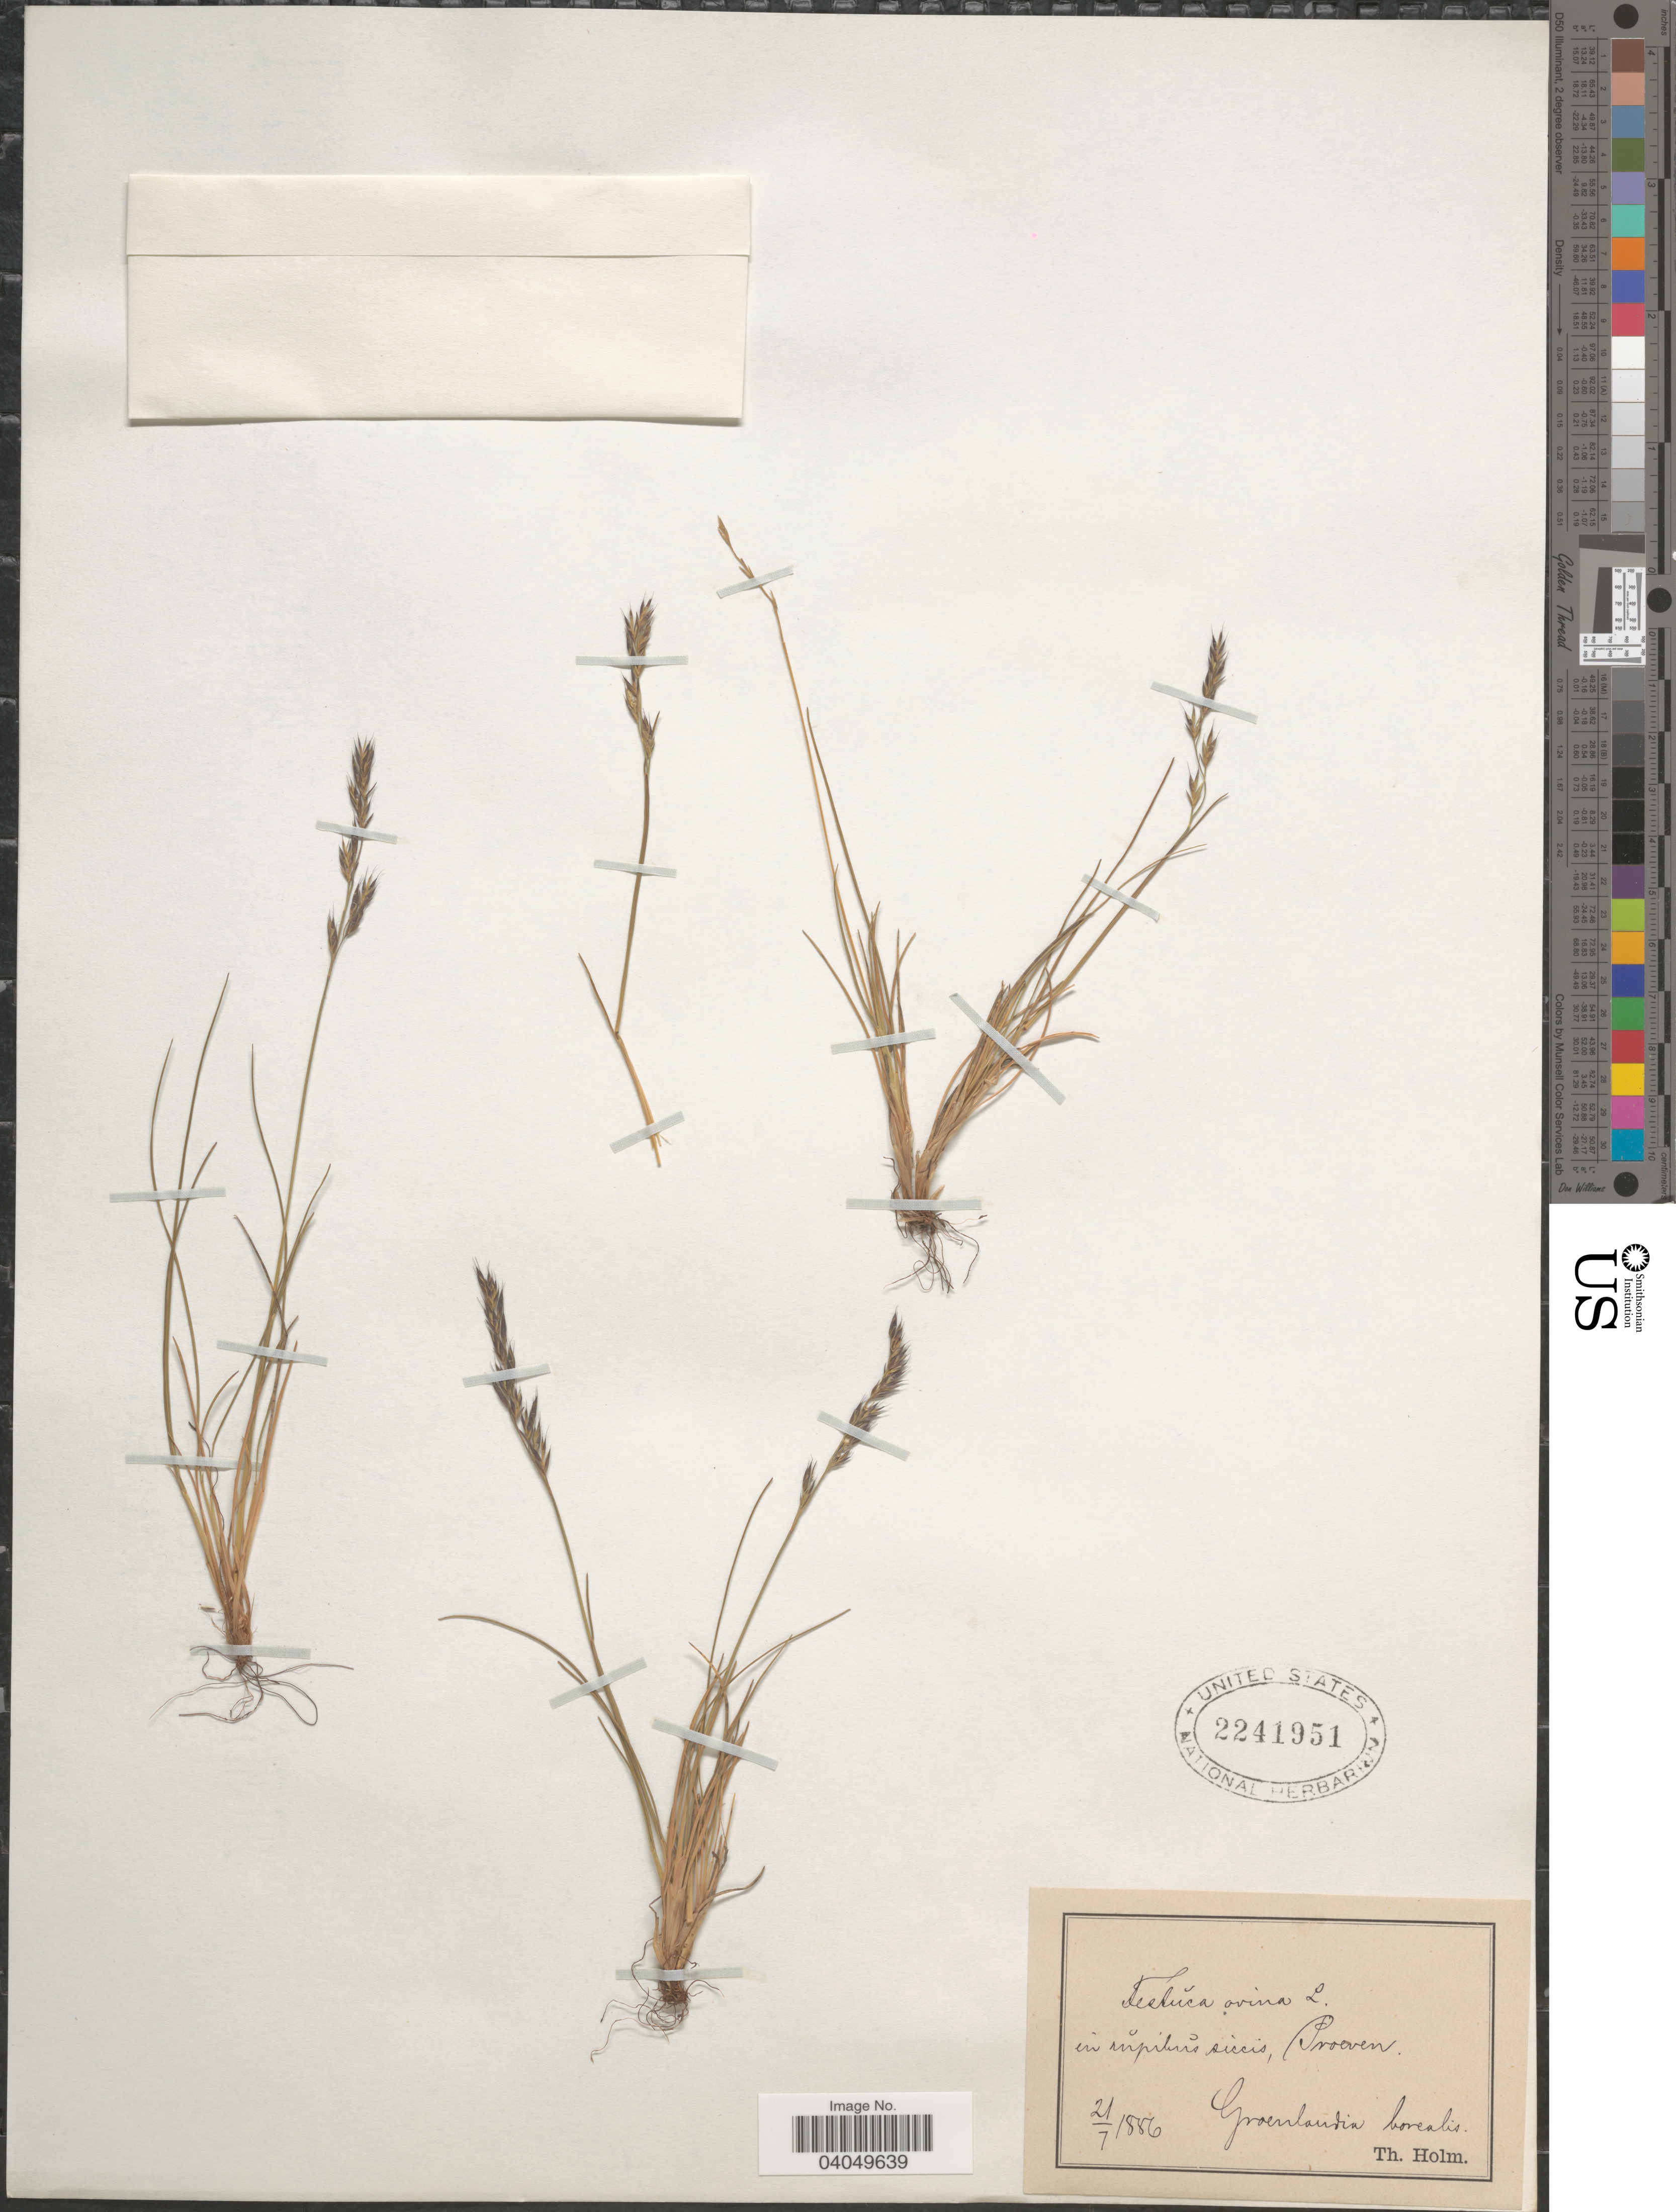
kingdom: Plantae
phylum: Tracheophyta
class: Liliopsida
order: Poales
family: Poaceae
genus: Festuca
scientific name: Festuca ovina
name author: L.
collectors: T. Holm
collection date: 1886-07-21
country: Greenland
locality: Groenlandia borealis.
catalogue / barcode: US 2241951